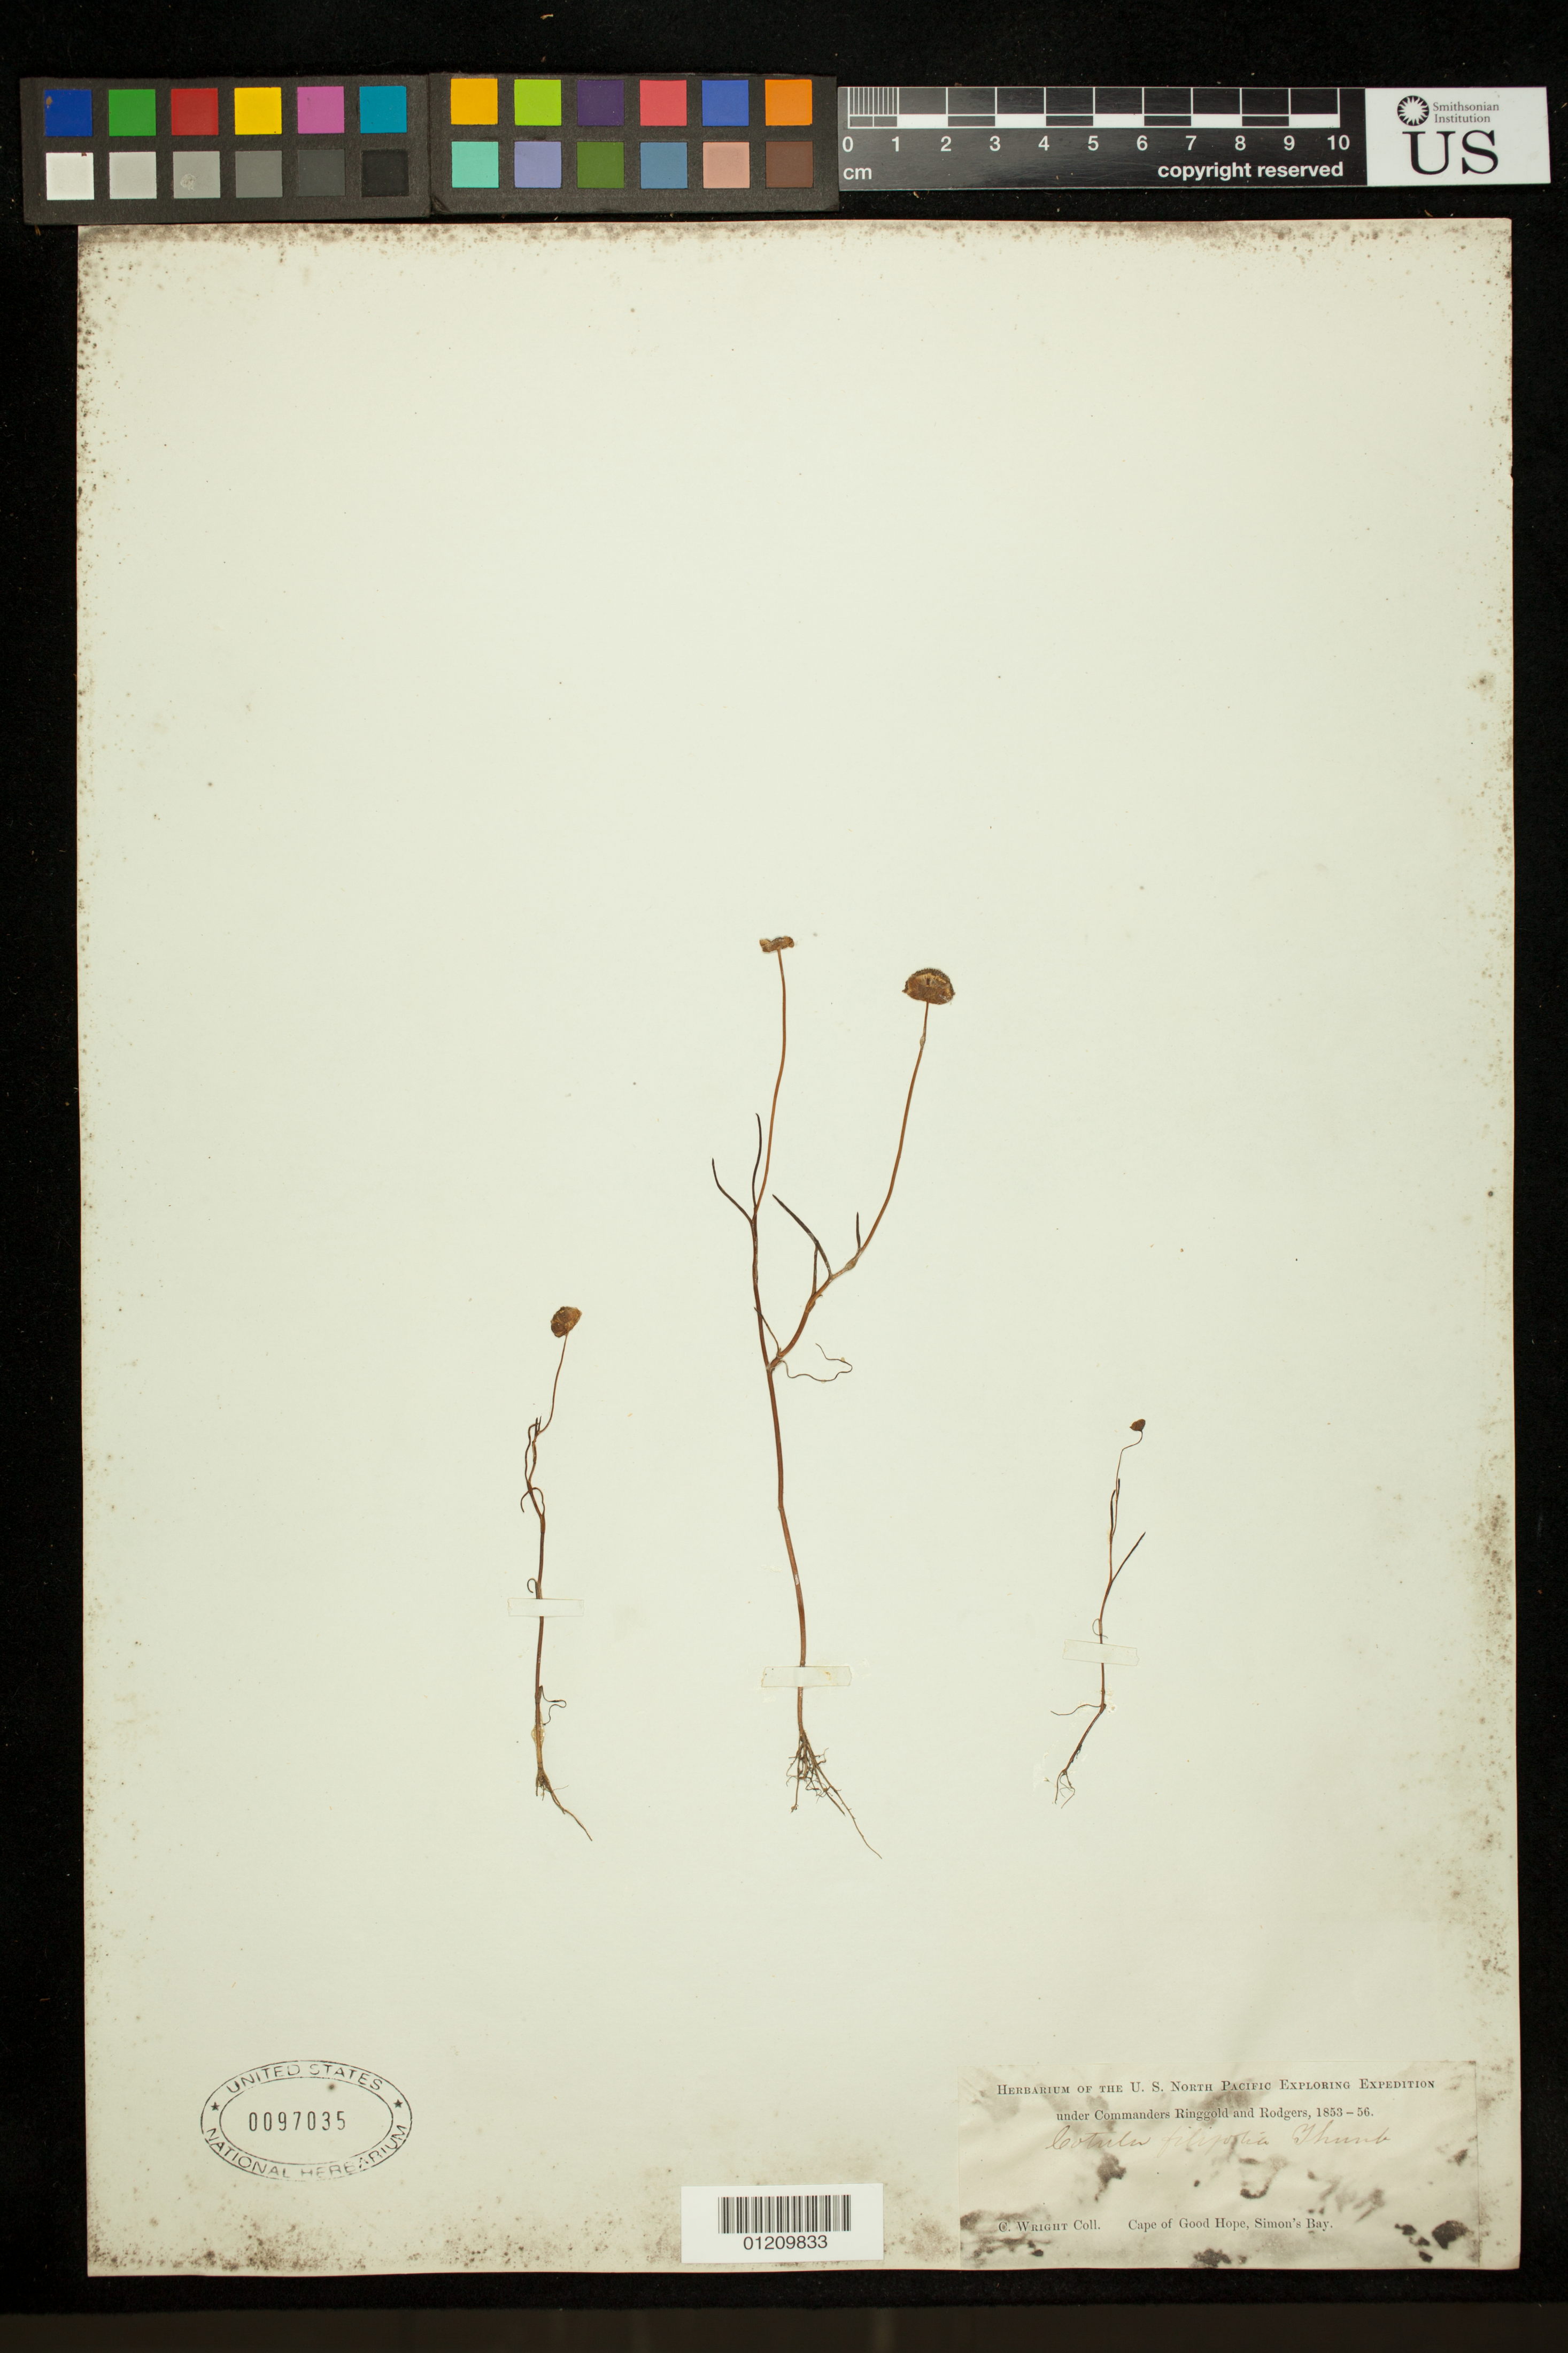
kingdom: Plantae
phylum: Tracheophyta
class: Magnoliopsida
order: Asterales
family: Asteraceae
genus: Cotula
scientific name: Cotula filifolia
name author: Thunb.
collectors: C. Wright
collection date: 1853/1856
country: South Africa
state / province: Western Cape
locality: Cape of Good Hope, Simon's Bay.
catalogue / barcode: US 97035